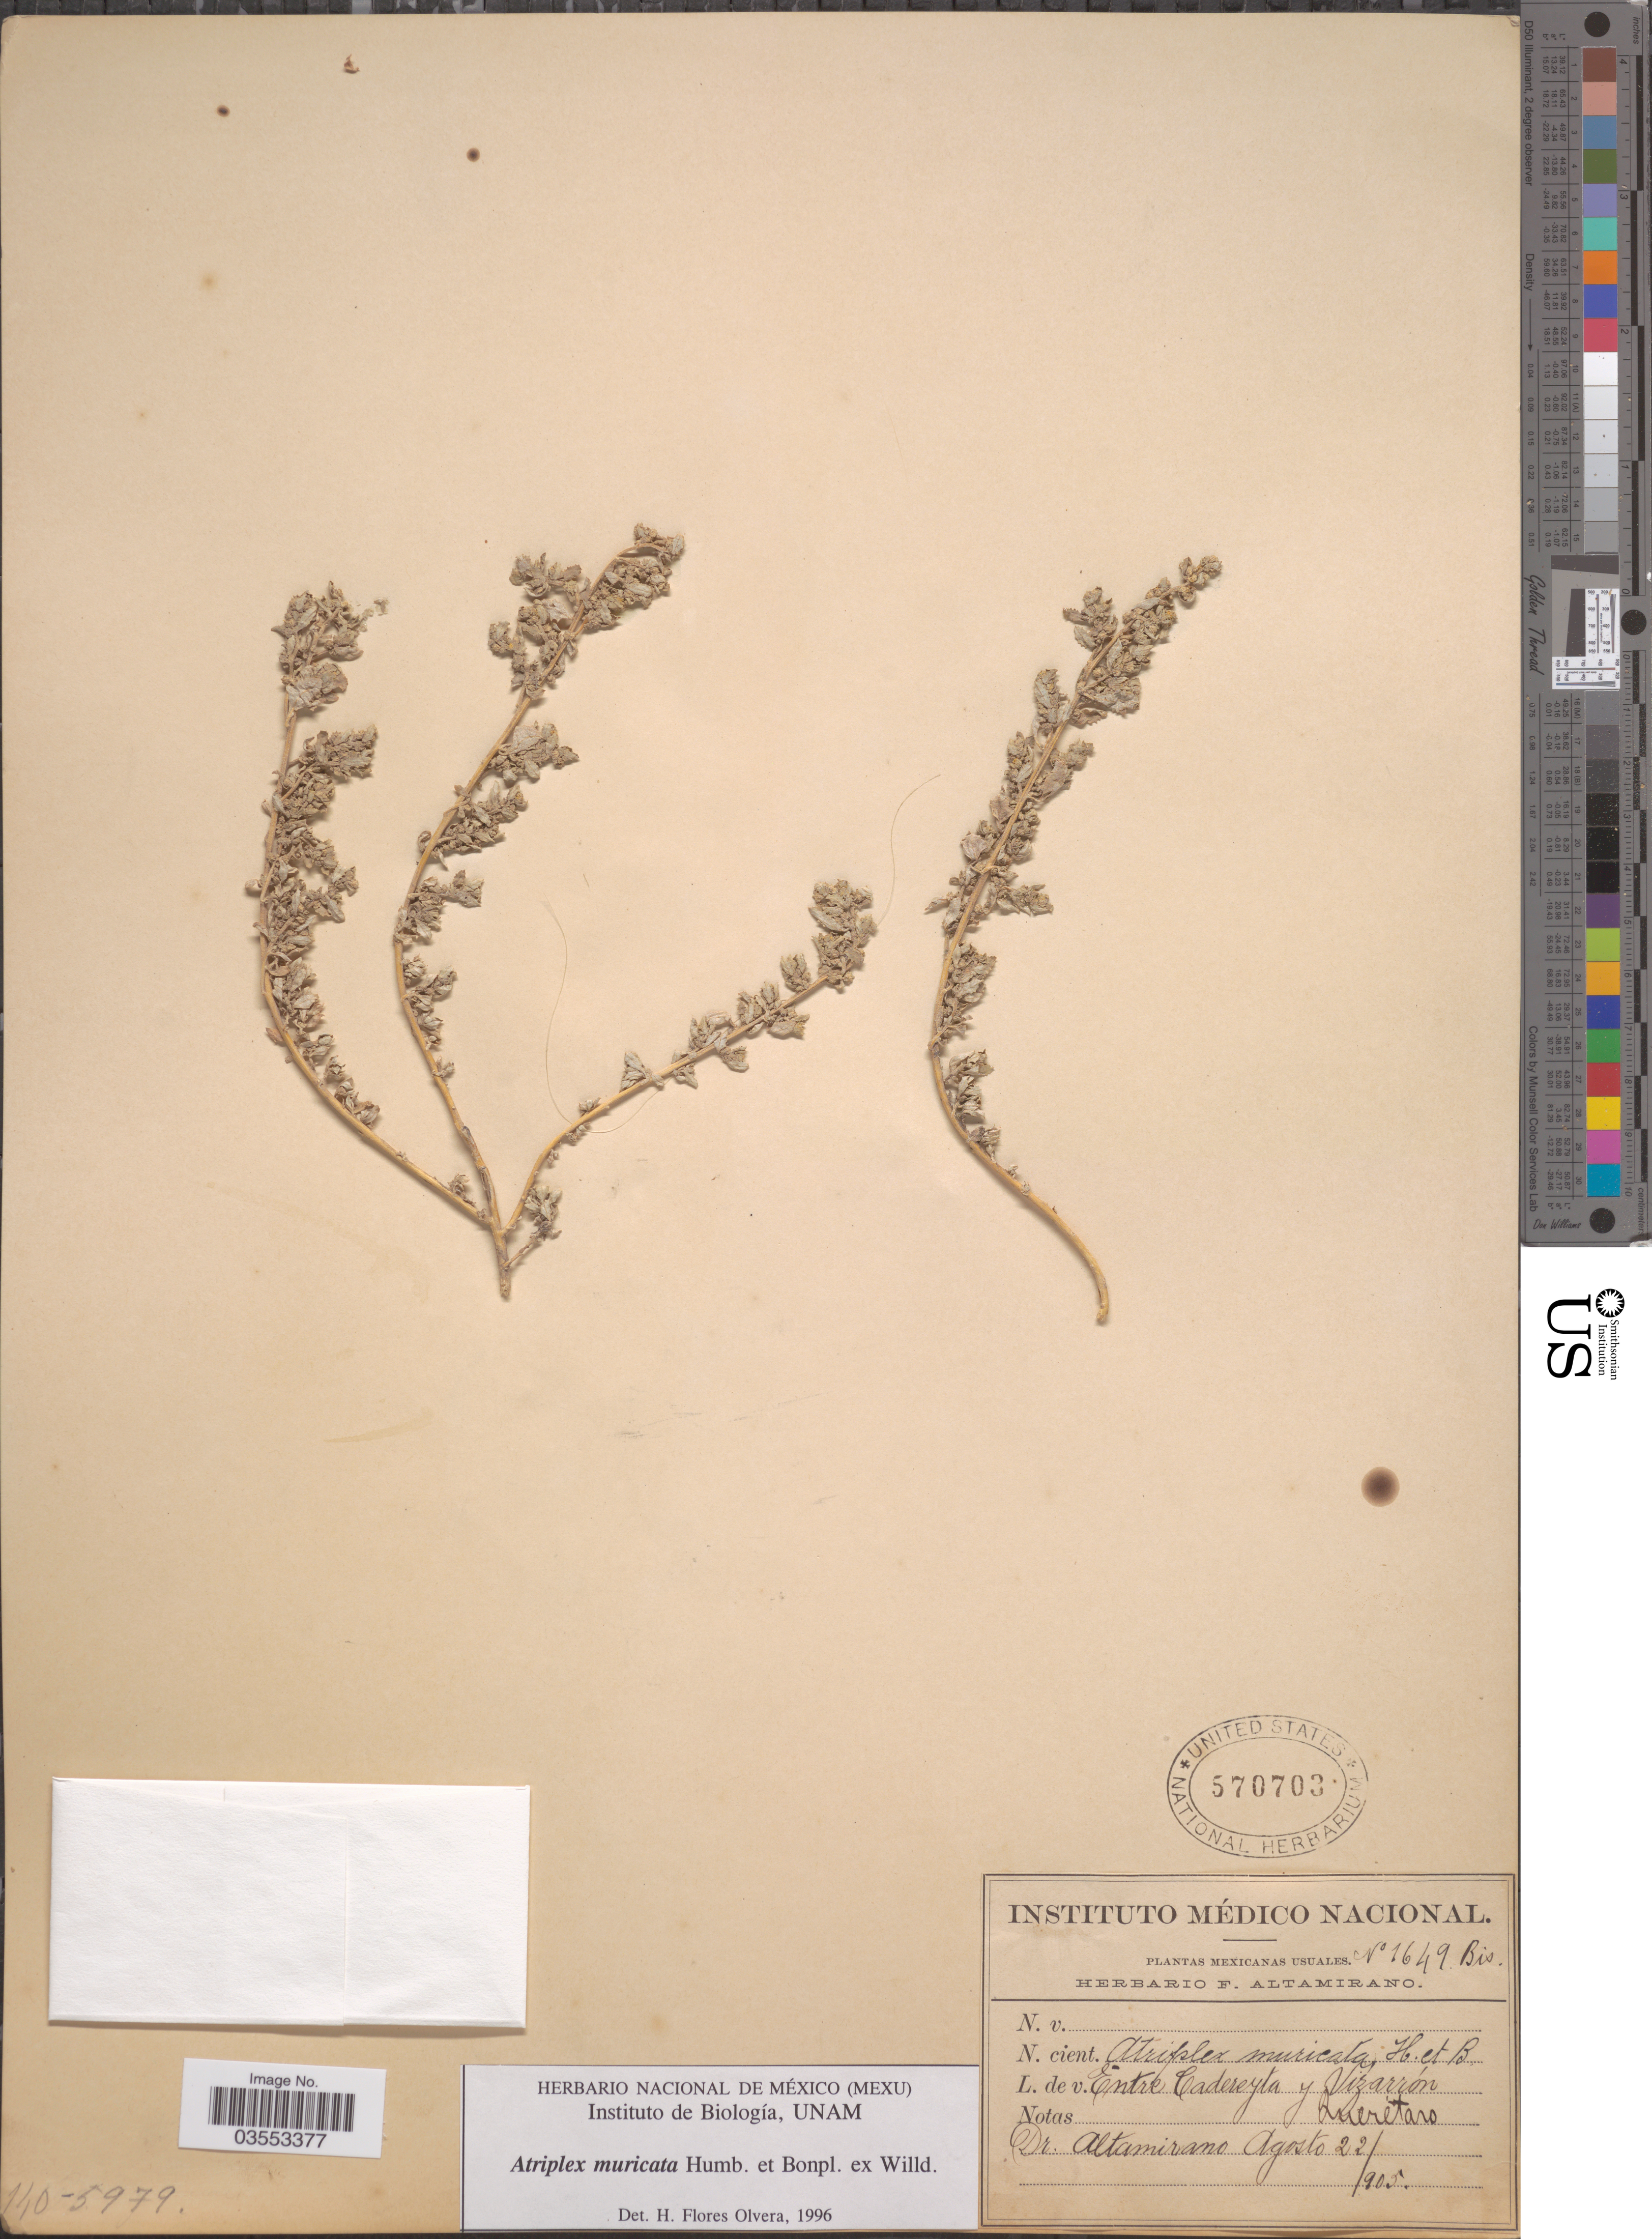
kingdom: Plantae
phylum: Tracheophyta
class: Magnoliopsida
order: Caryophyllales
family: Amaranthaceae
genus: Atriplex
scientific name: Atriplex muricata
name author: Humb. & Bonpl. ex Willd.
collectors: F. Altamirano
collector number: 1649Bis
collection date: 1905-08-22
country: Mexico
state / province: Querétaro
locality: Entre Cadereyta y Vizarrón.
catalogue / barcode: US 570703